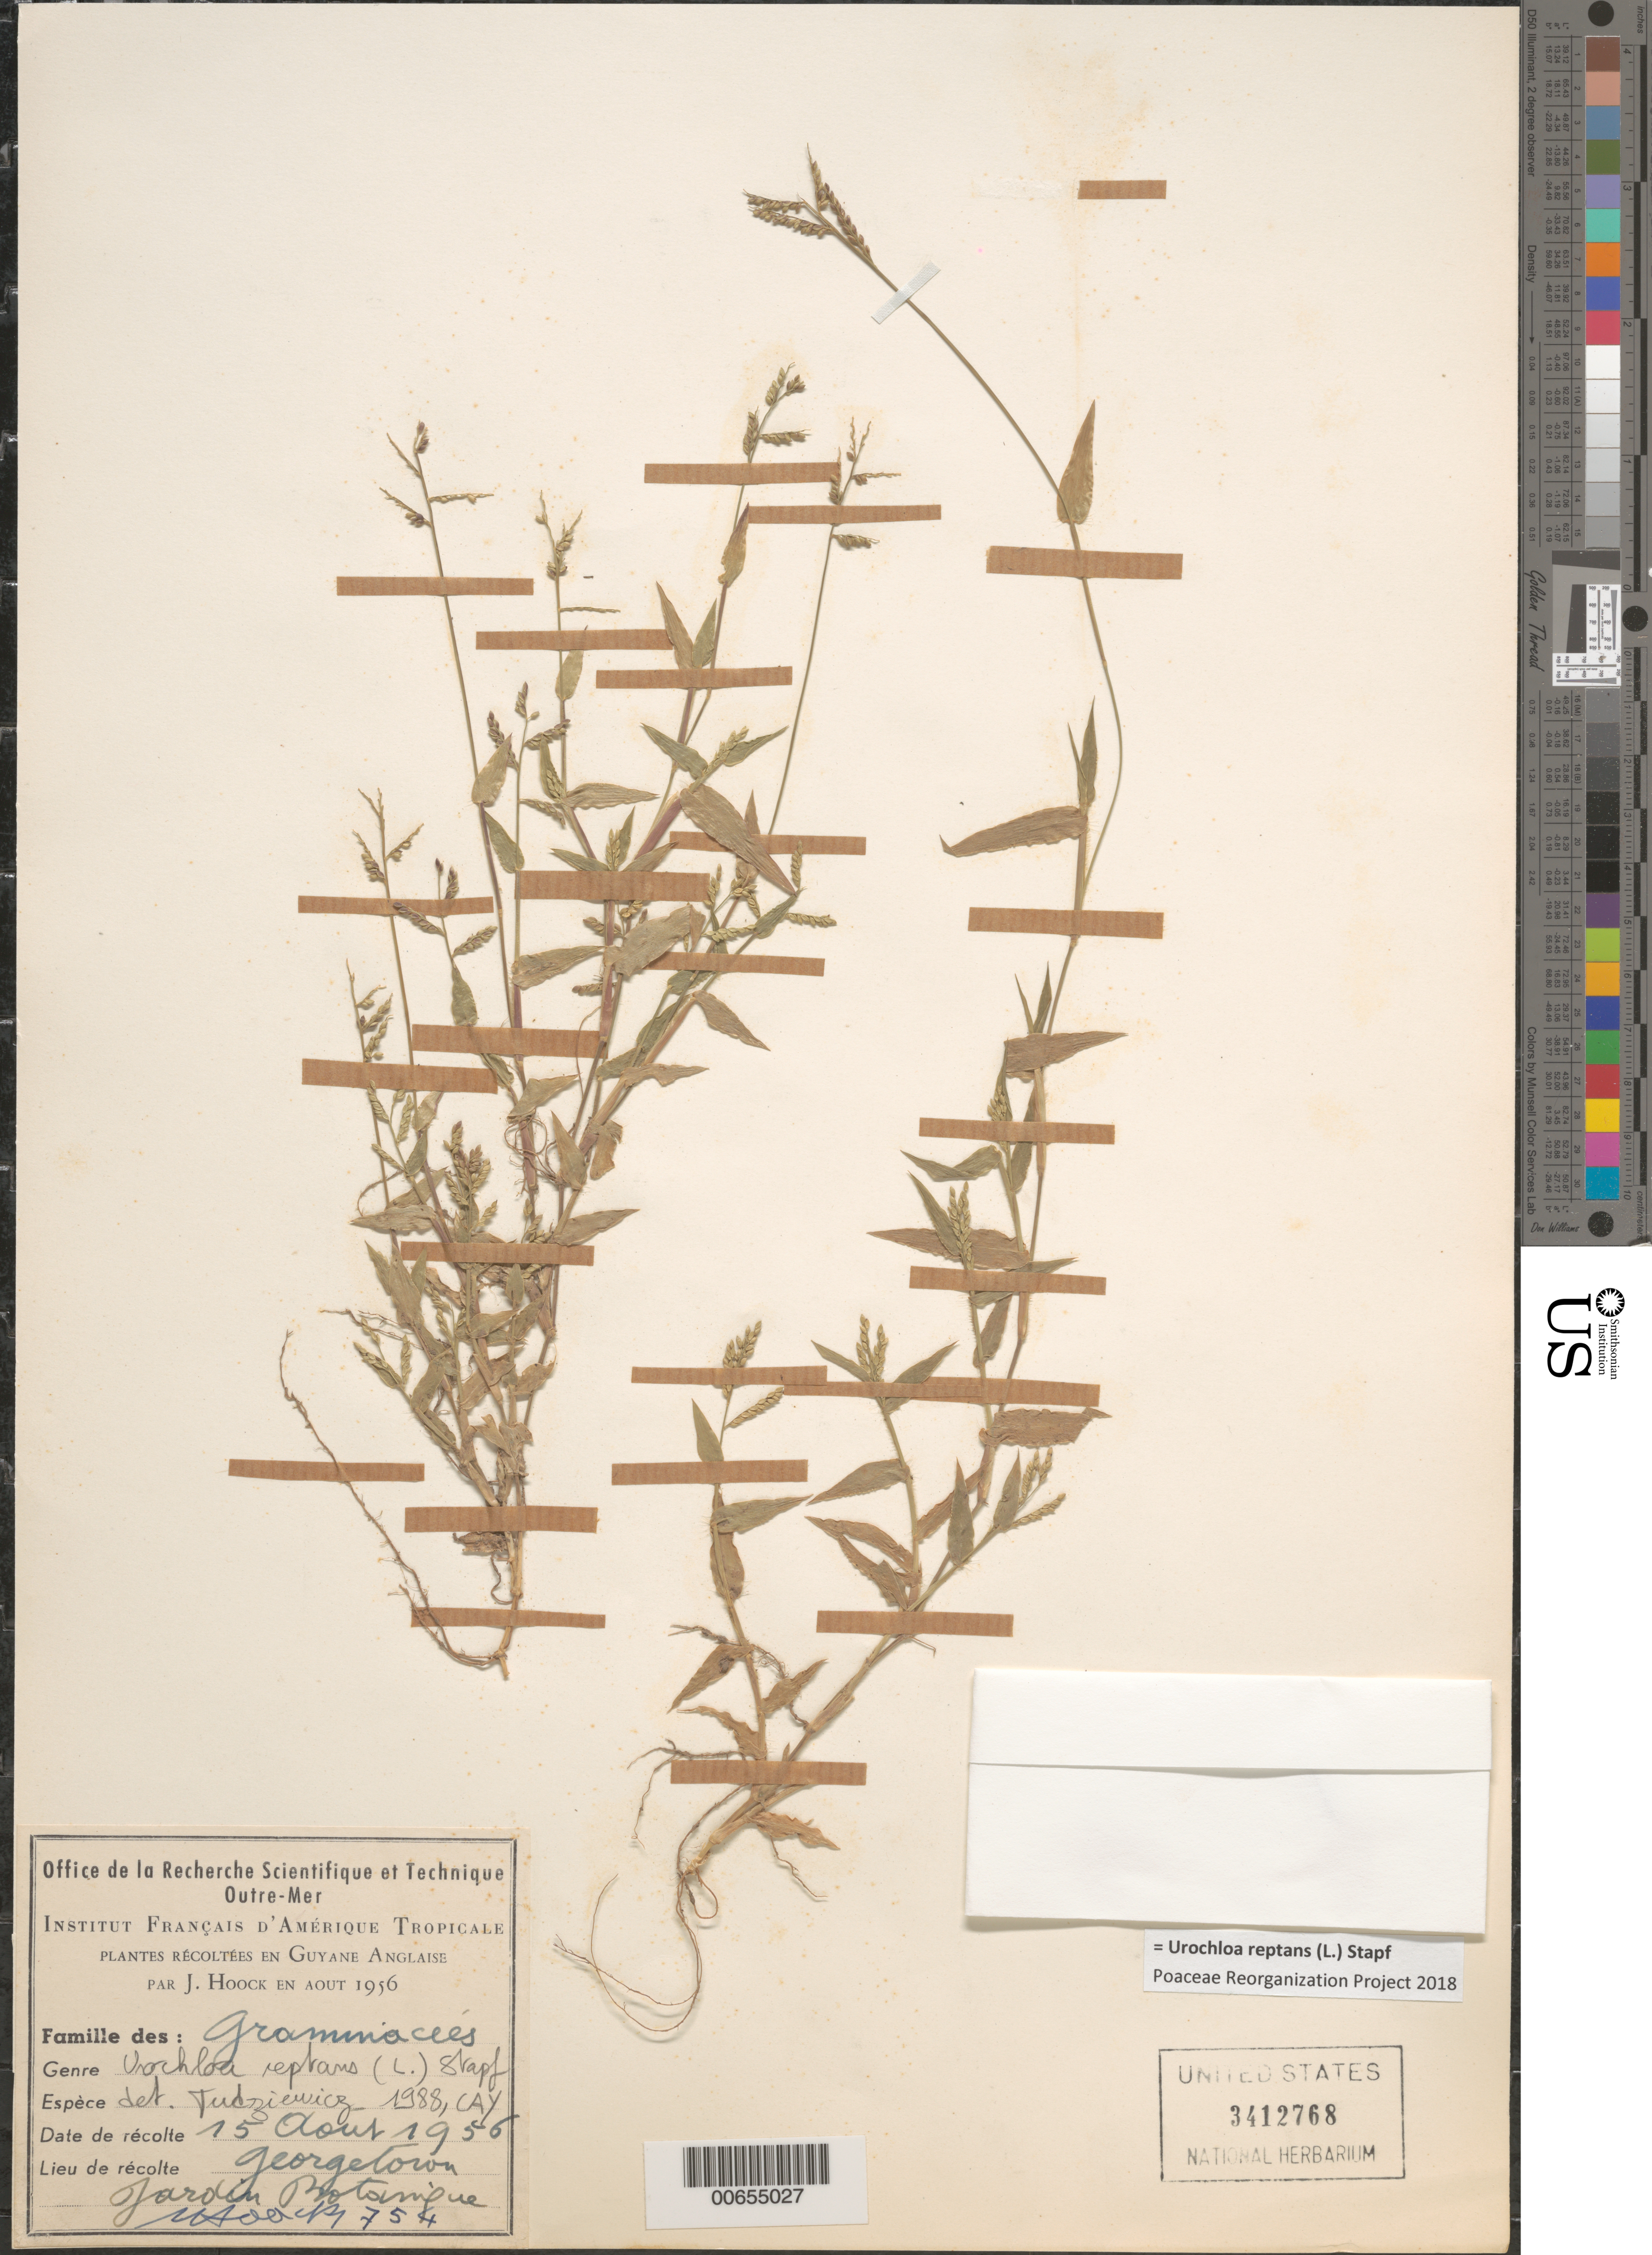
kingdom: Plantae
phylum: Tracheophyta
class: Liliopsida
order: Poales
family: Poaceae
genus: Urochloa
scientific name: Urochloa reptans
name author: (L.) Stapf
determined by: Judziewicz, E. J.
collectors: J. Hoock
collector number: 754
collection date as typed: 15-Aug-56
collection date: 1956-08-15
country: Guyana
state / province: Demerara-Mahaica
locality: Georgetown, Jardin Botanique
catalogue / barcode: US 3412768